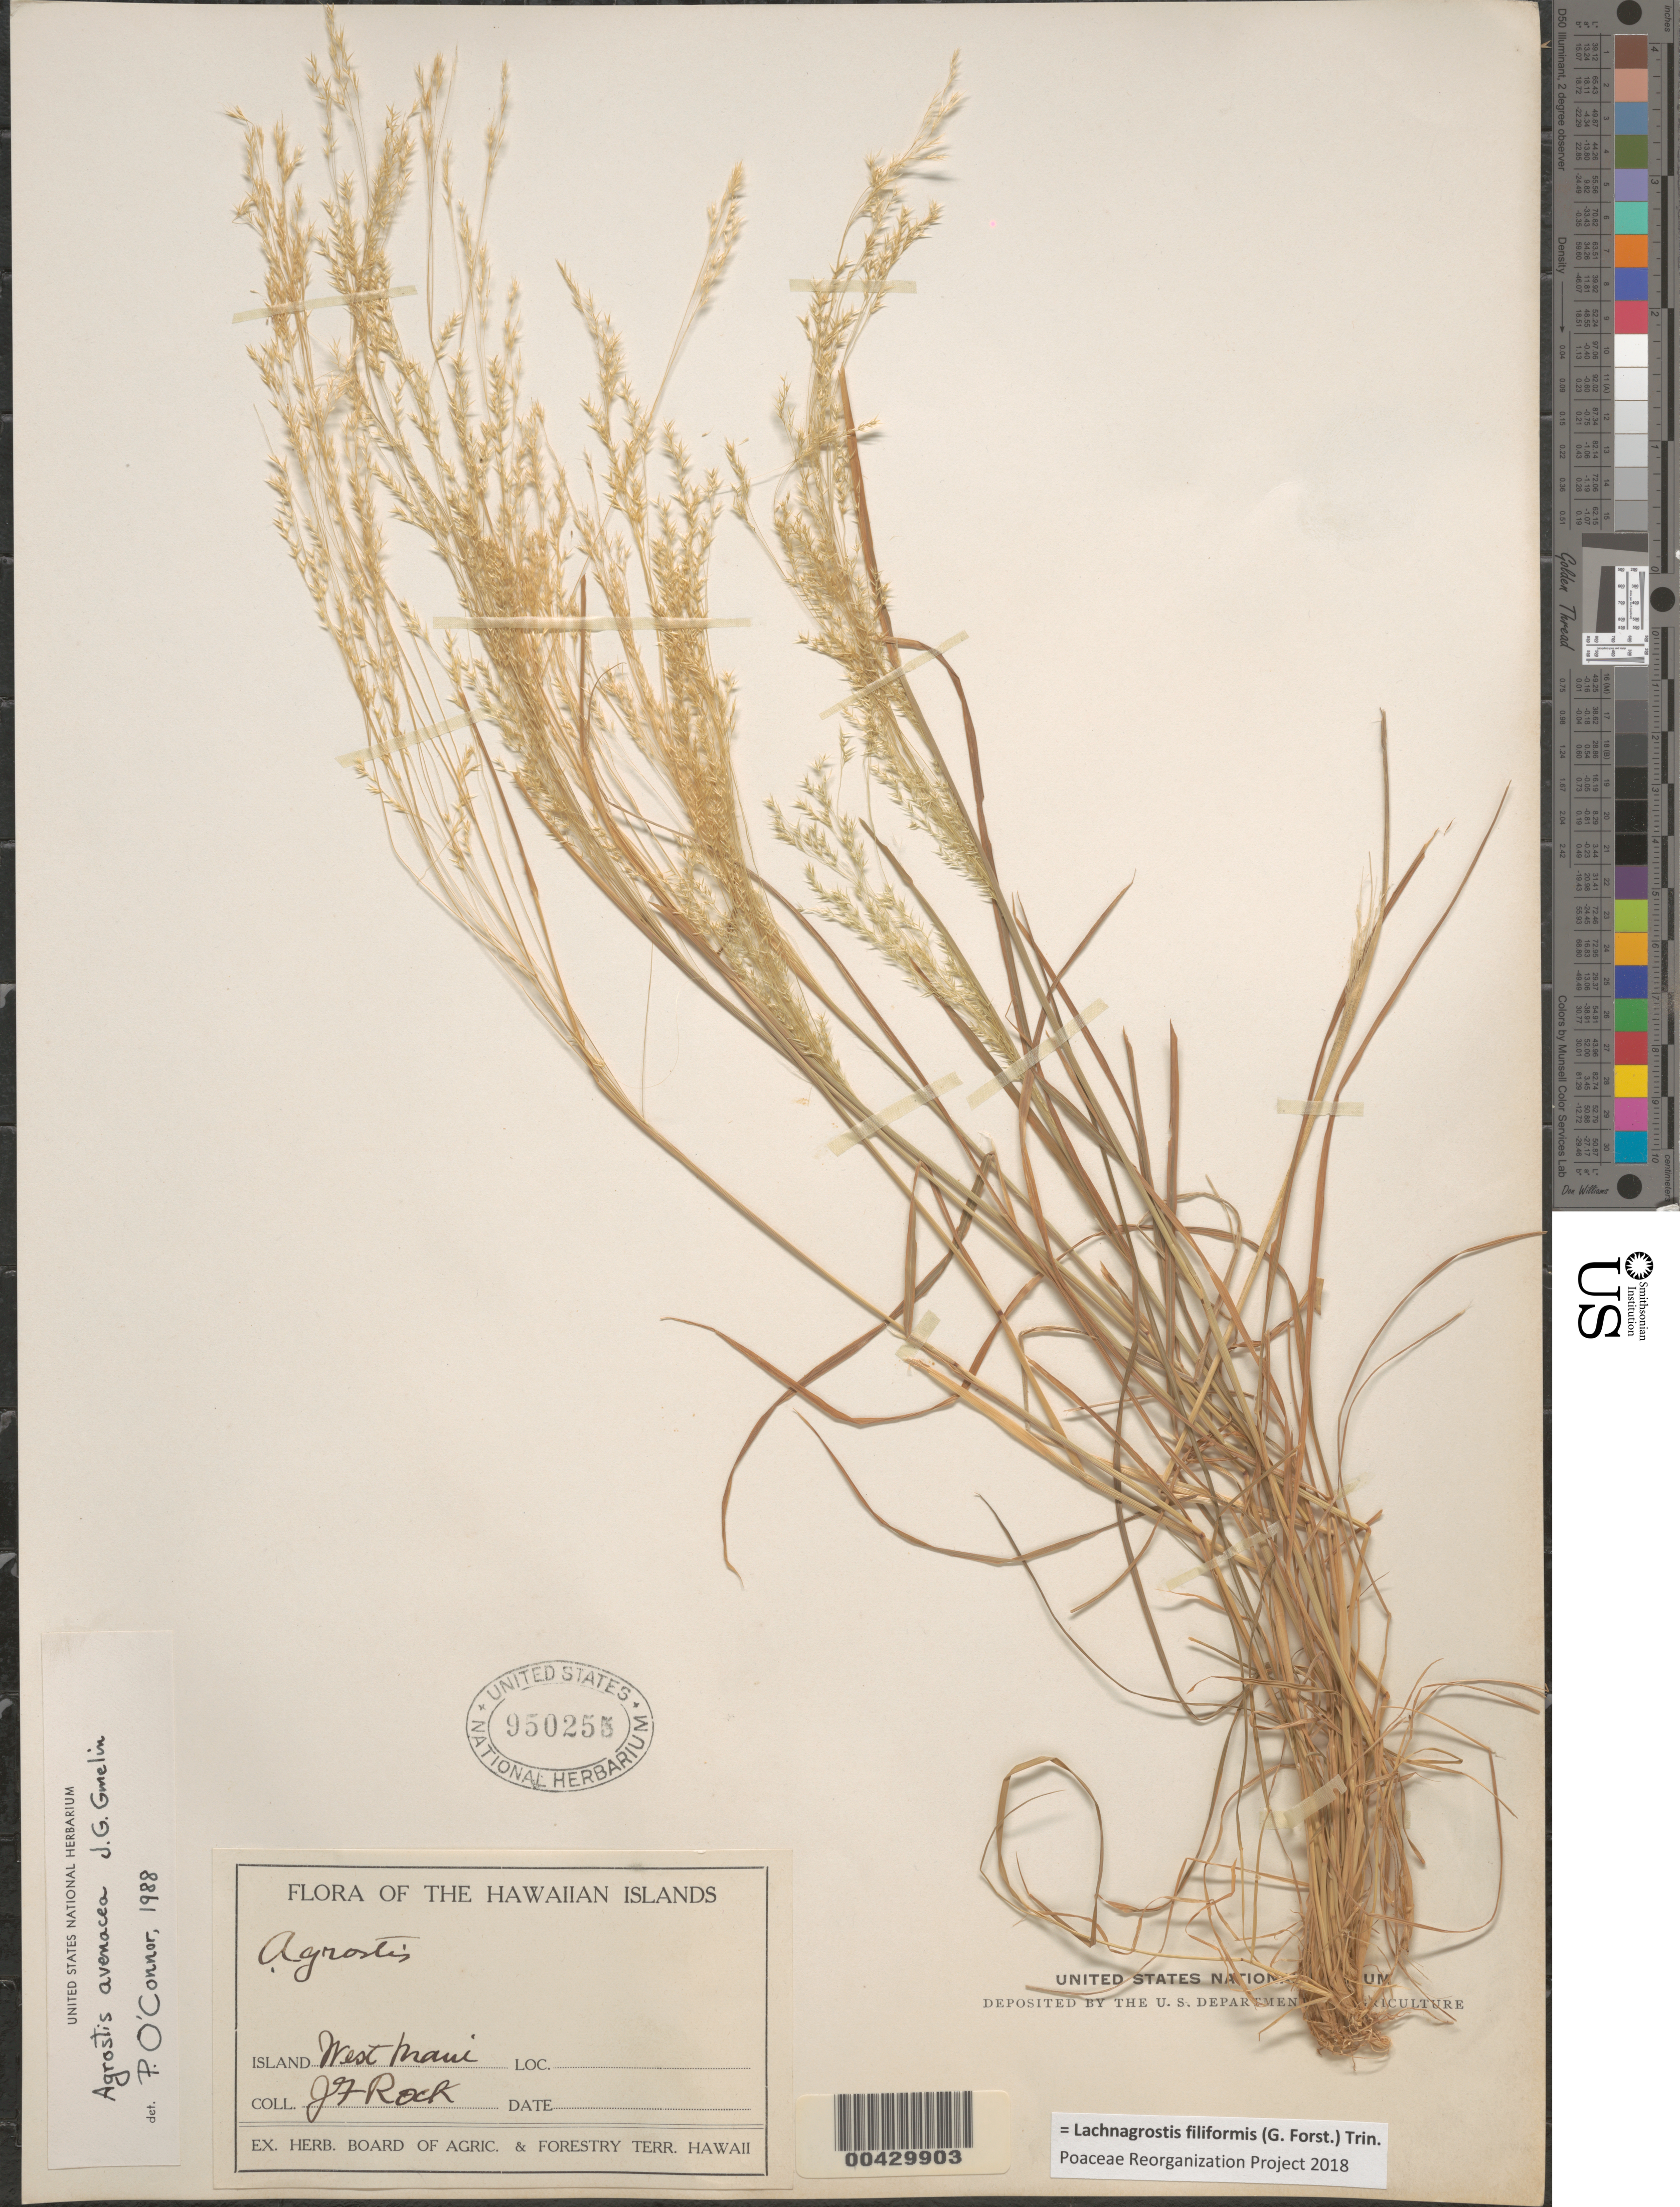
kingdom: Plantae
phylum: Tracheophyta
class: Liliopsida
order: Poales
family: Poaceae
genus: Lachnagrostis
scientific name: Lachnagrostis filiformis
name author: (J.R. Forst.) Trin.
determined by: Poaceae Reorganization Project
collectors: J. F. Rock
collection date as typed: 1900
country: United States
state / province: Hawaii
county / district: Maui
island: Maui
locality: West Maui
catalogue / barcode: US 950255